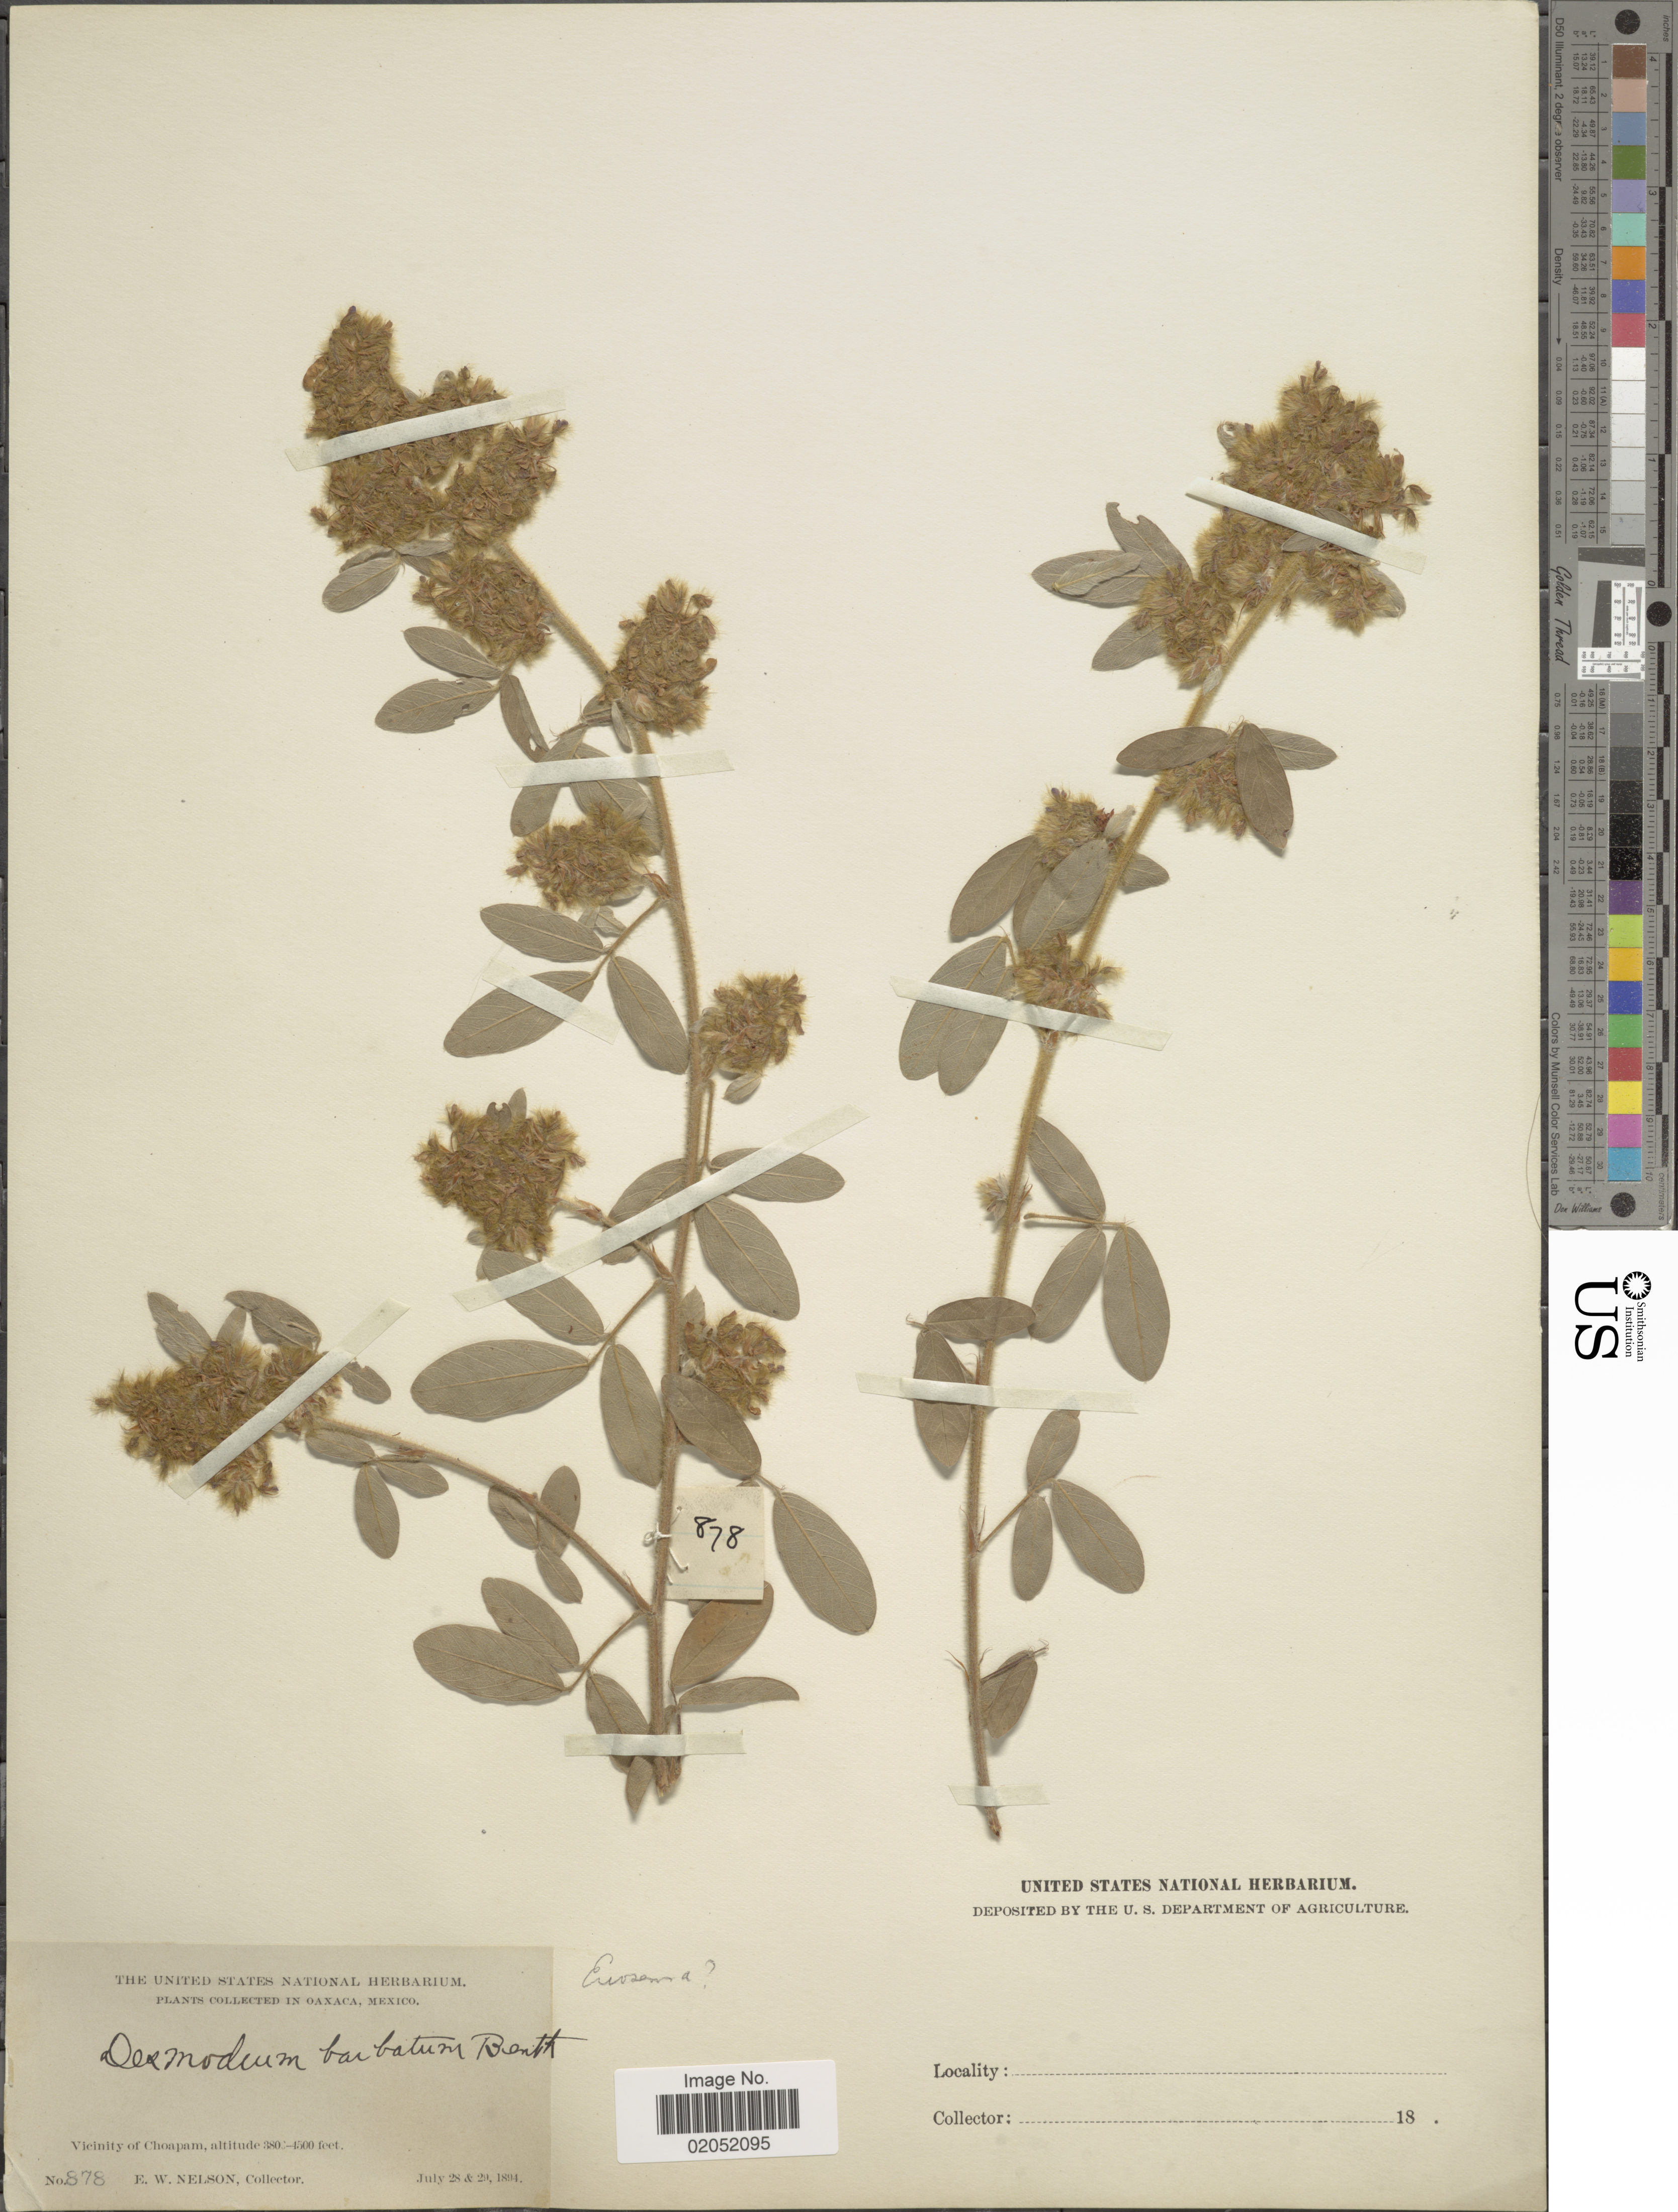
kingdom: Plantae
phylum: Tracheophyta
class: Magnoliopsida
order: Fabales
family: Fabaceae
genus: Grona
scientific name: Grona barbata var. barbata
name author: (L.) H. Ohashi & K. Ohashi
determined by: Strong, Mark T., (BOT), Smithsonian Institution - National Museum of Natural History (UNITED STATES)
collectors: E. W. Nelson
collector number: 878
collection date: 1894-07-28/1894-07-29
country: Mexico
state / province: Oaxaca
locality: Vicinity of Choapam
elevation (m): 1158